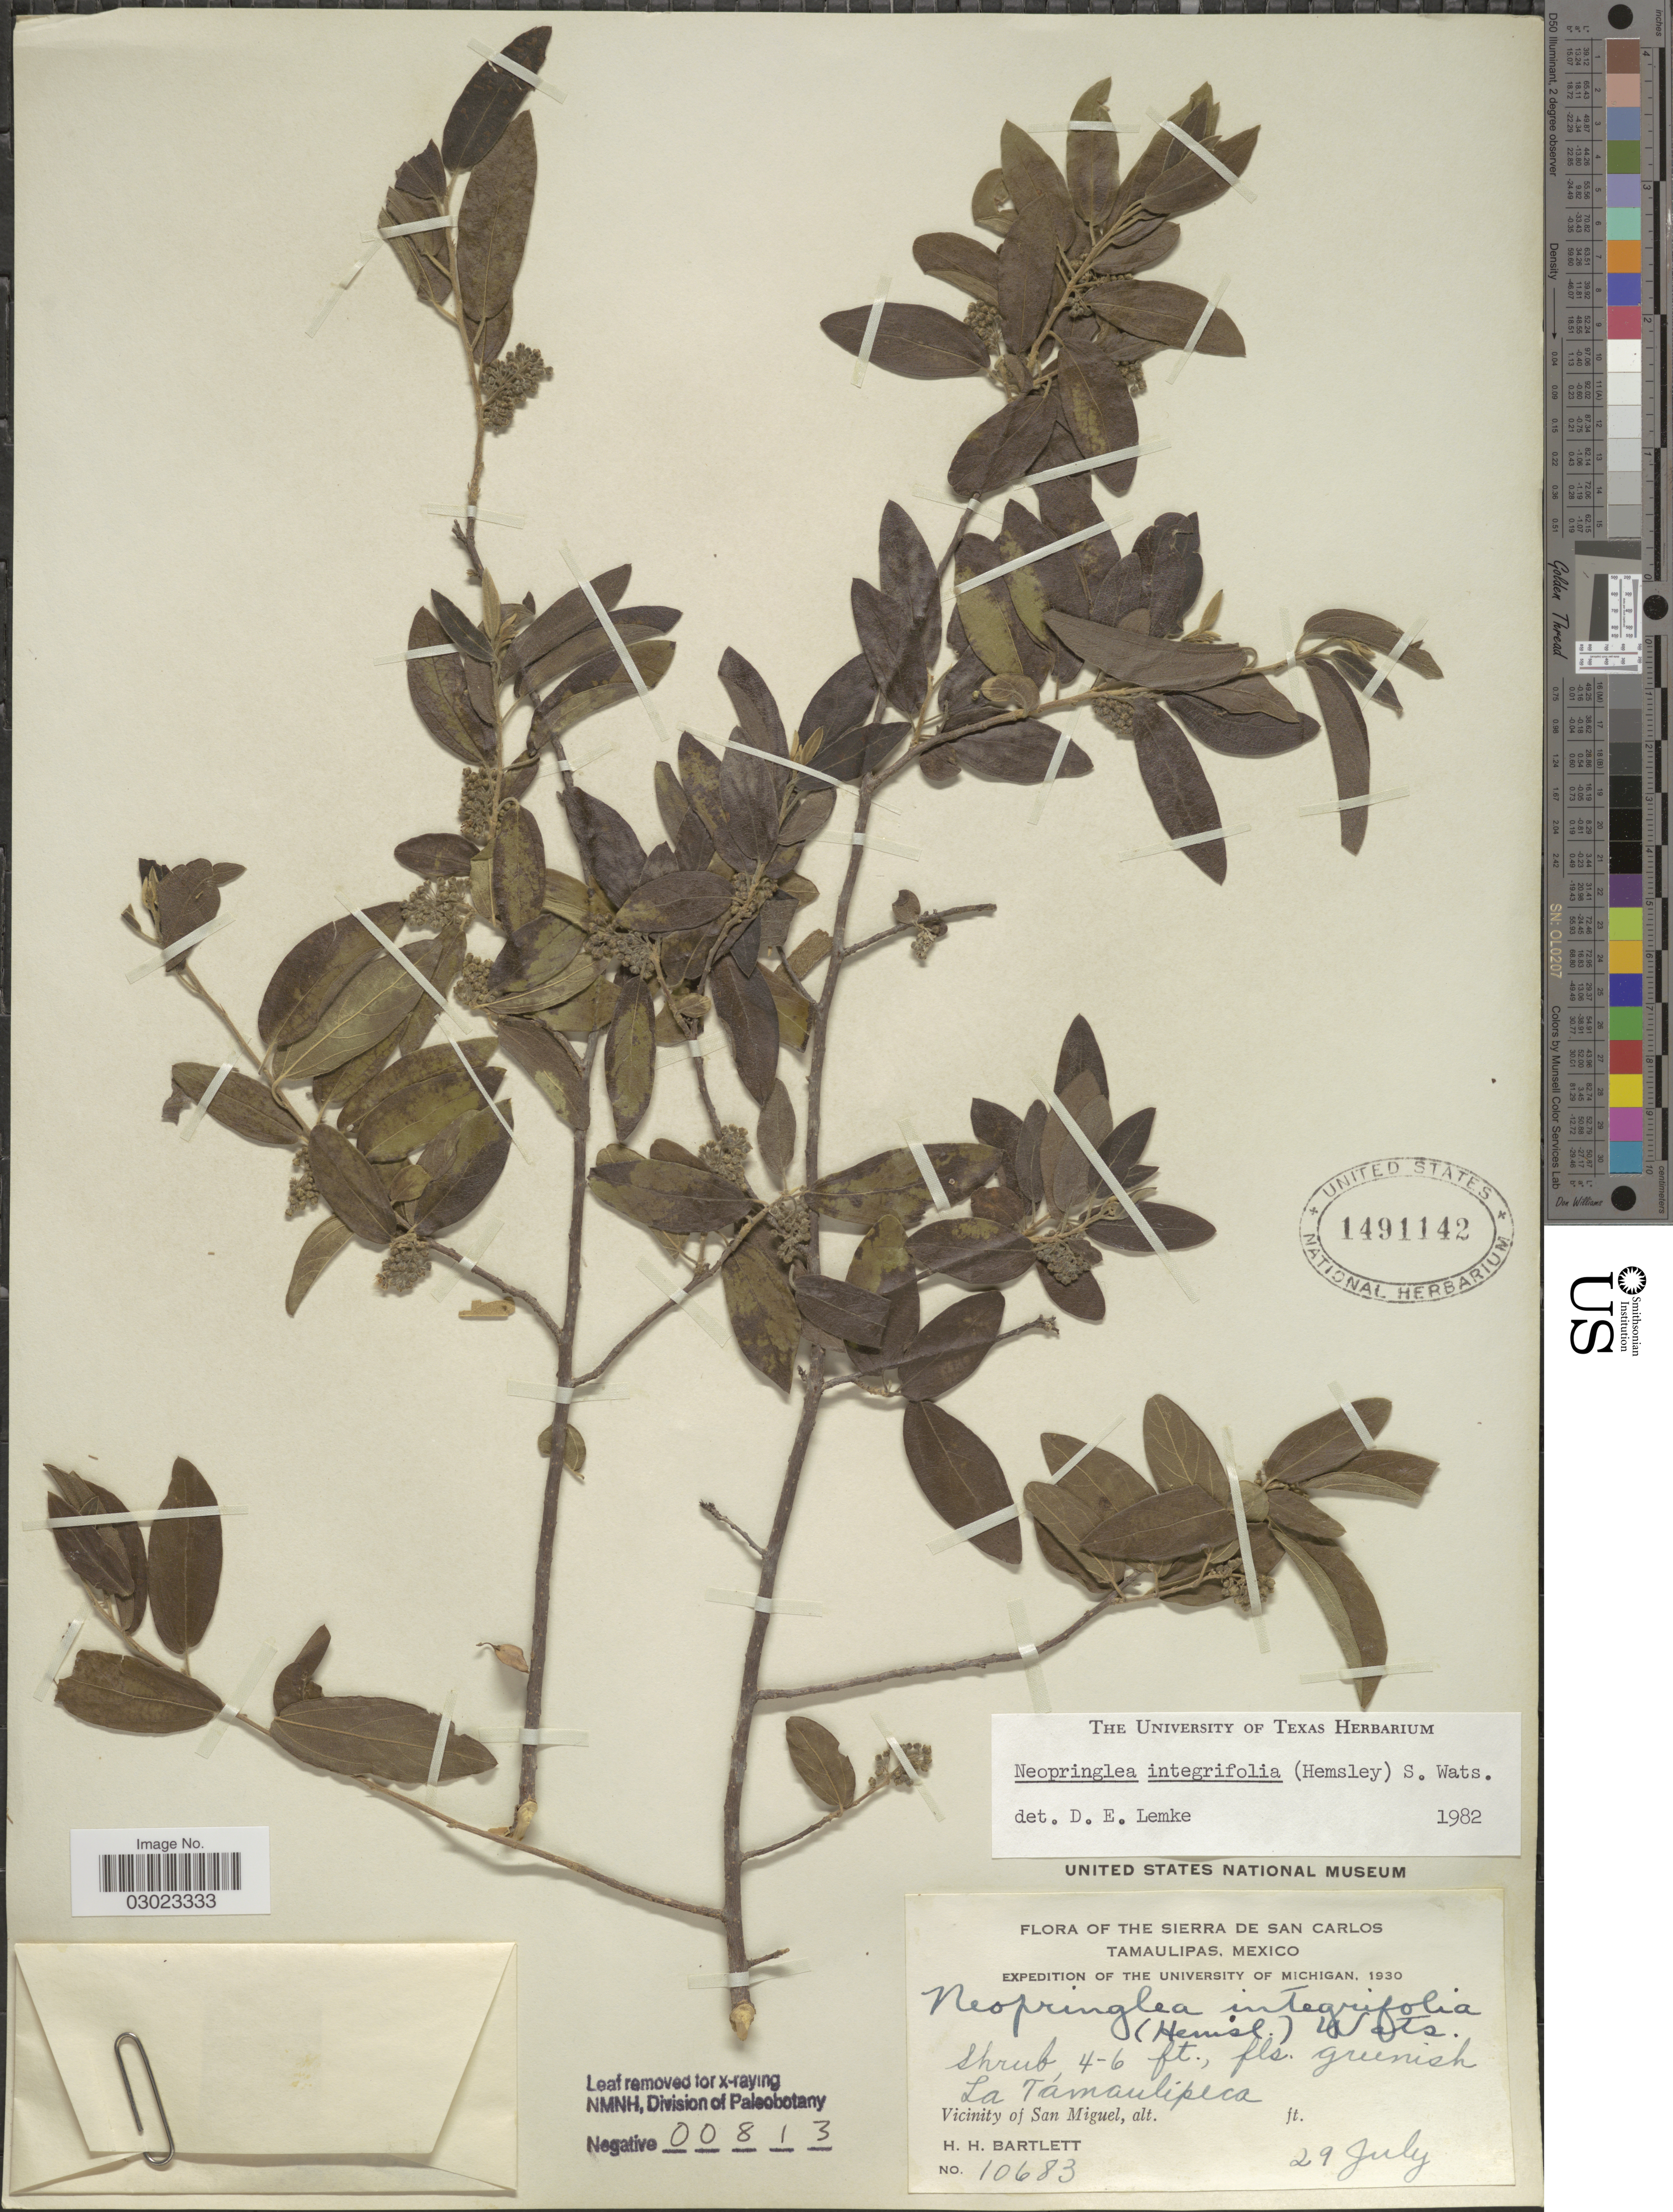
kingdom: Plantae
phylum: Tracheophyta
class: Magnoliopsida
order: Malpighiales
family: Salicaceae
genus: Neopringlea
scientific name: Neopringlea integrifolia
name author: (Hemsl.) S. Watson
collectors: H. H. Bartlett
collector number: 10683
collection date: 1930-07-29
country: Mexico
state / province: Tamaulipas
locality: The Sierra de San Carlos, La Tamaulipeca, Vicinity of San Miguel.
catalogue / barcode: US 1491142